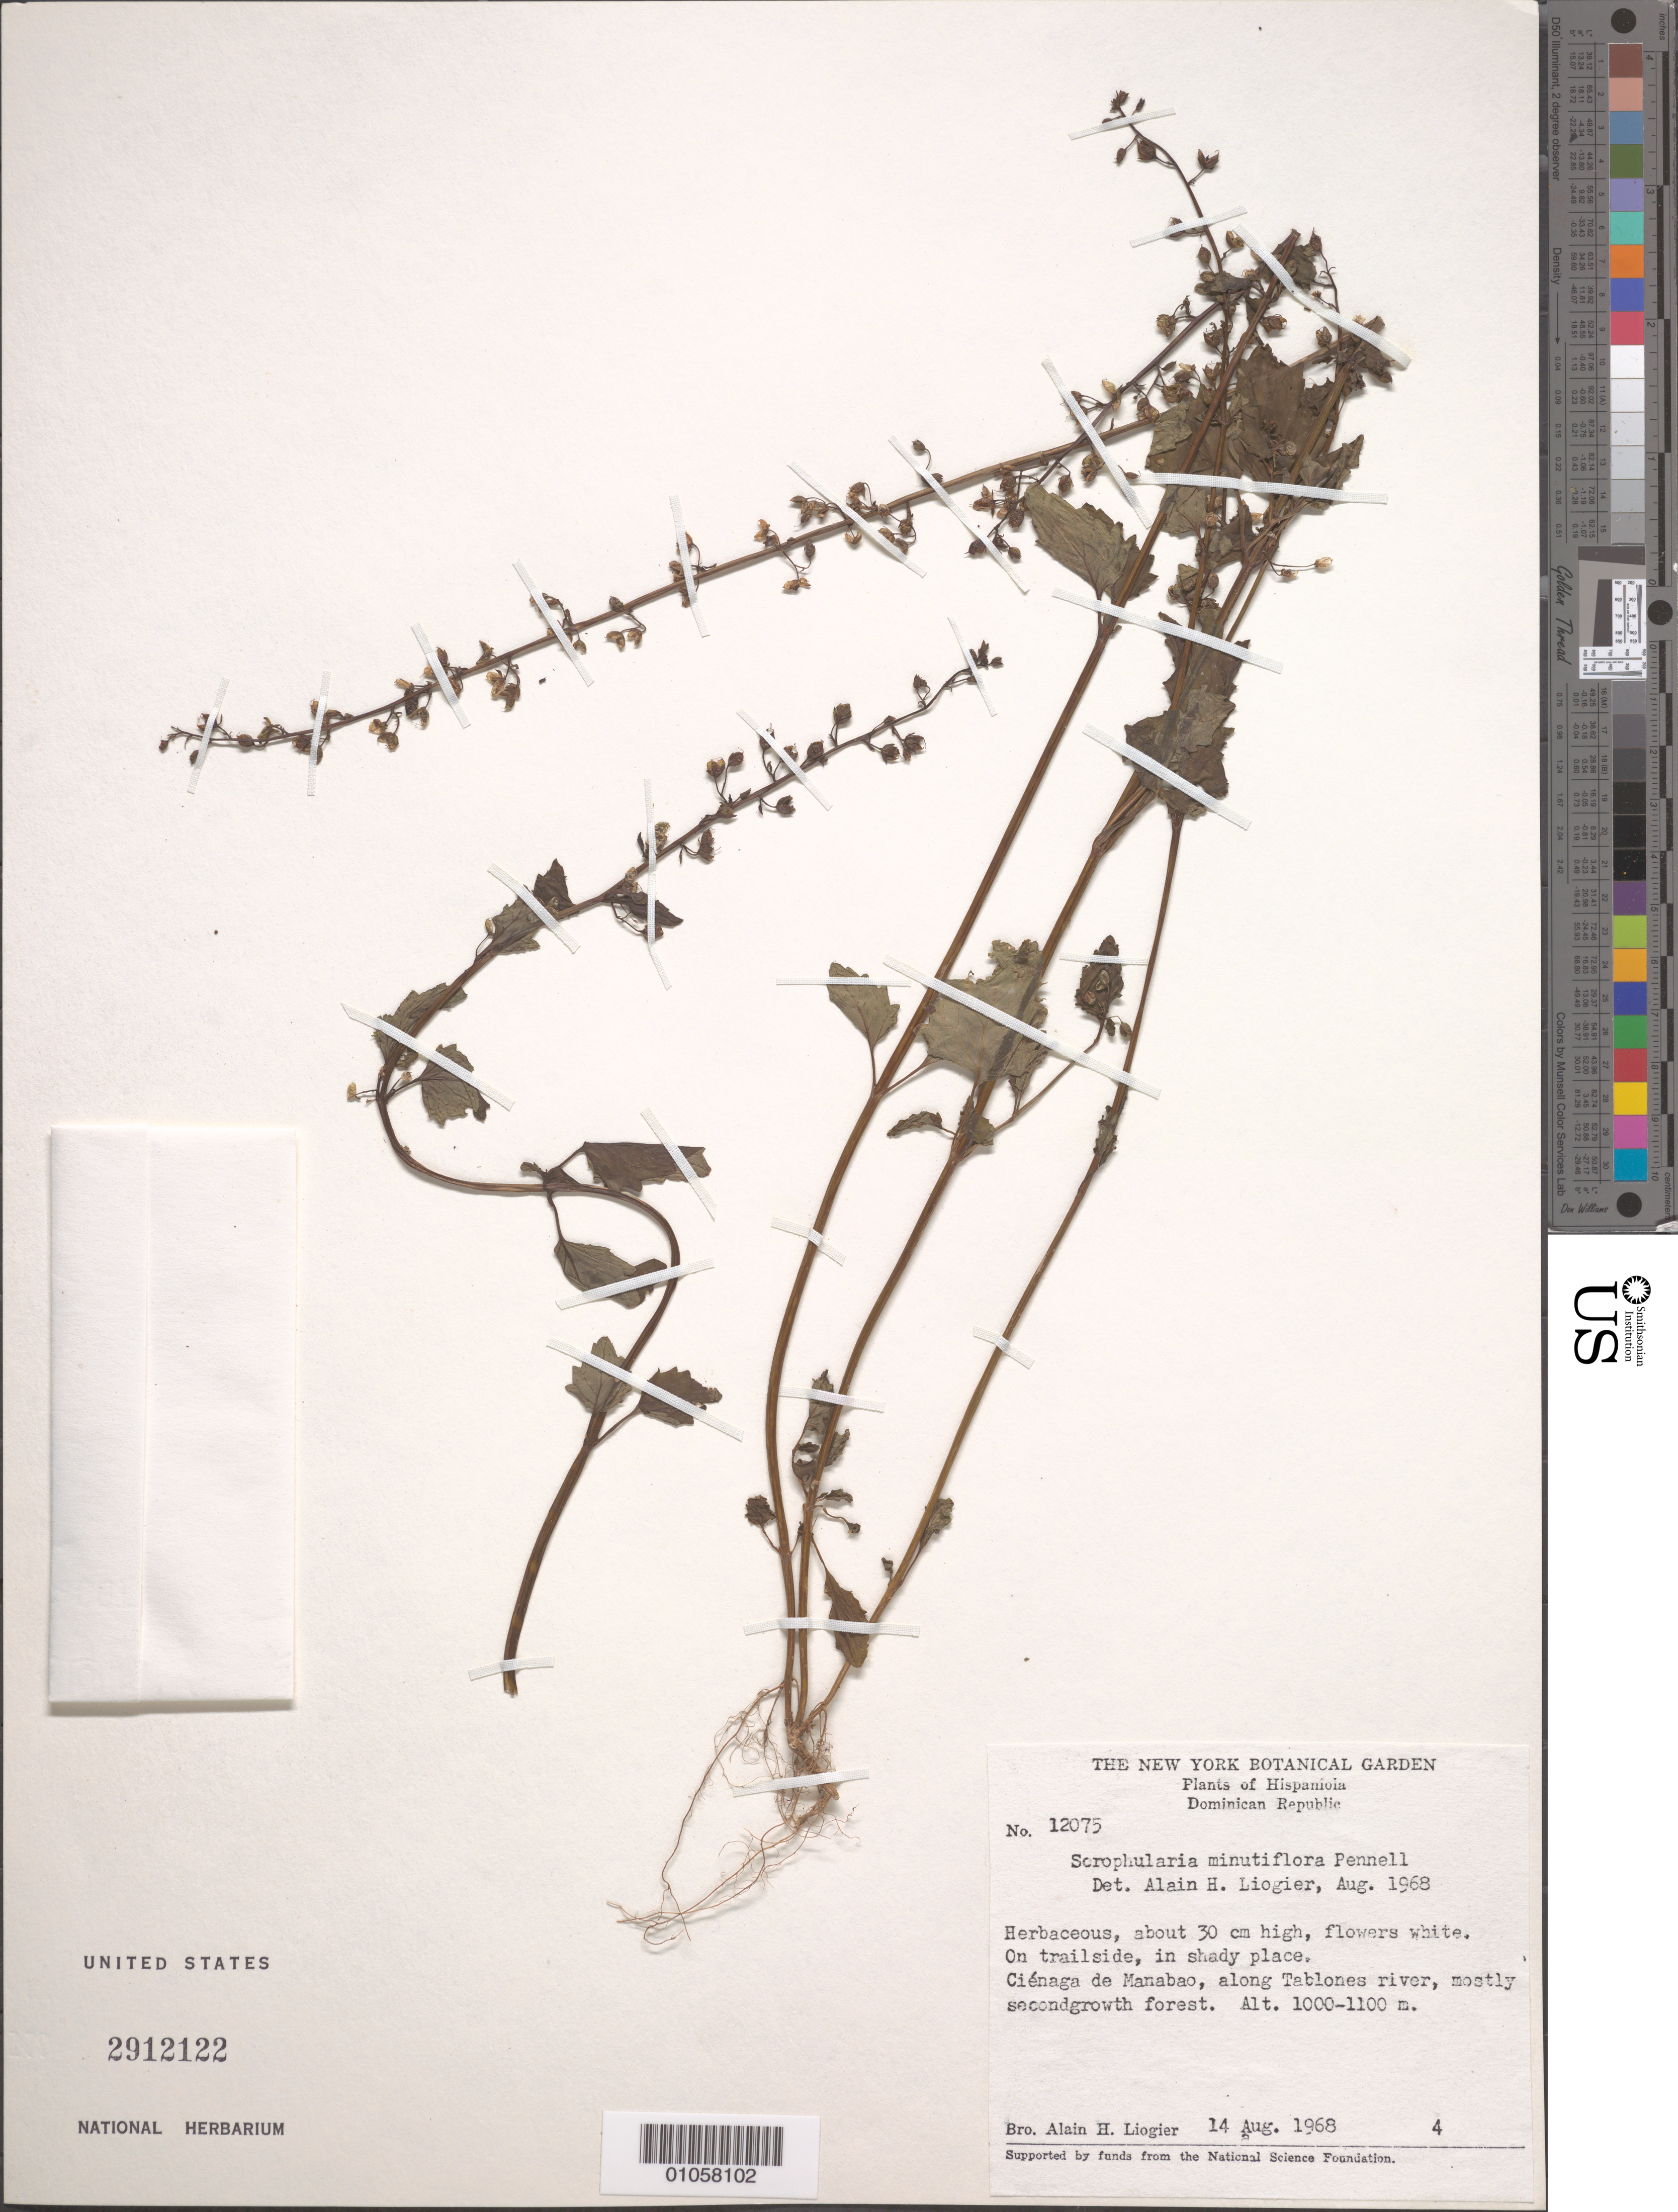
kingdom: Plantae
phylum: Tracheophyta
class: Magnoliopsida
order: Lamiales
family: Scrophulariaceae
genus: Scrophularia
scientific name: Scrophularia minutiflora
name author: Pennell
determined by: Liogier, Alain H.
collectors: A. H. Liogier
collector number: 12075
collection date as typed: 14 Aug 1968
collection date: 1968-08-14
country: Dominican Republic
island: Hispaniola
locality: Ciénaga de Manabao, along Tablones River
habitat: On trailside, in shady place, mostly second growth forest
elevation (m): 1000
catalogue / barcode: US 2912122